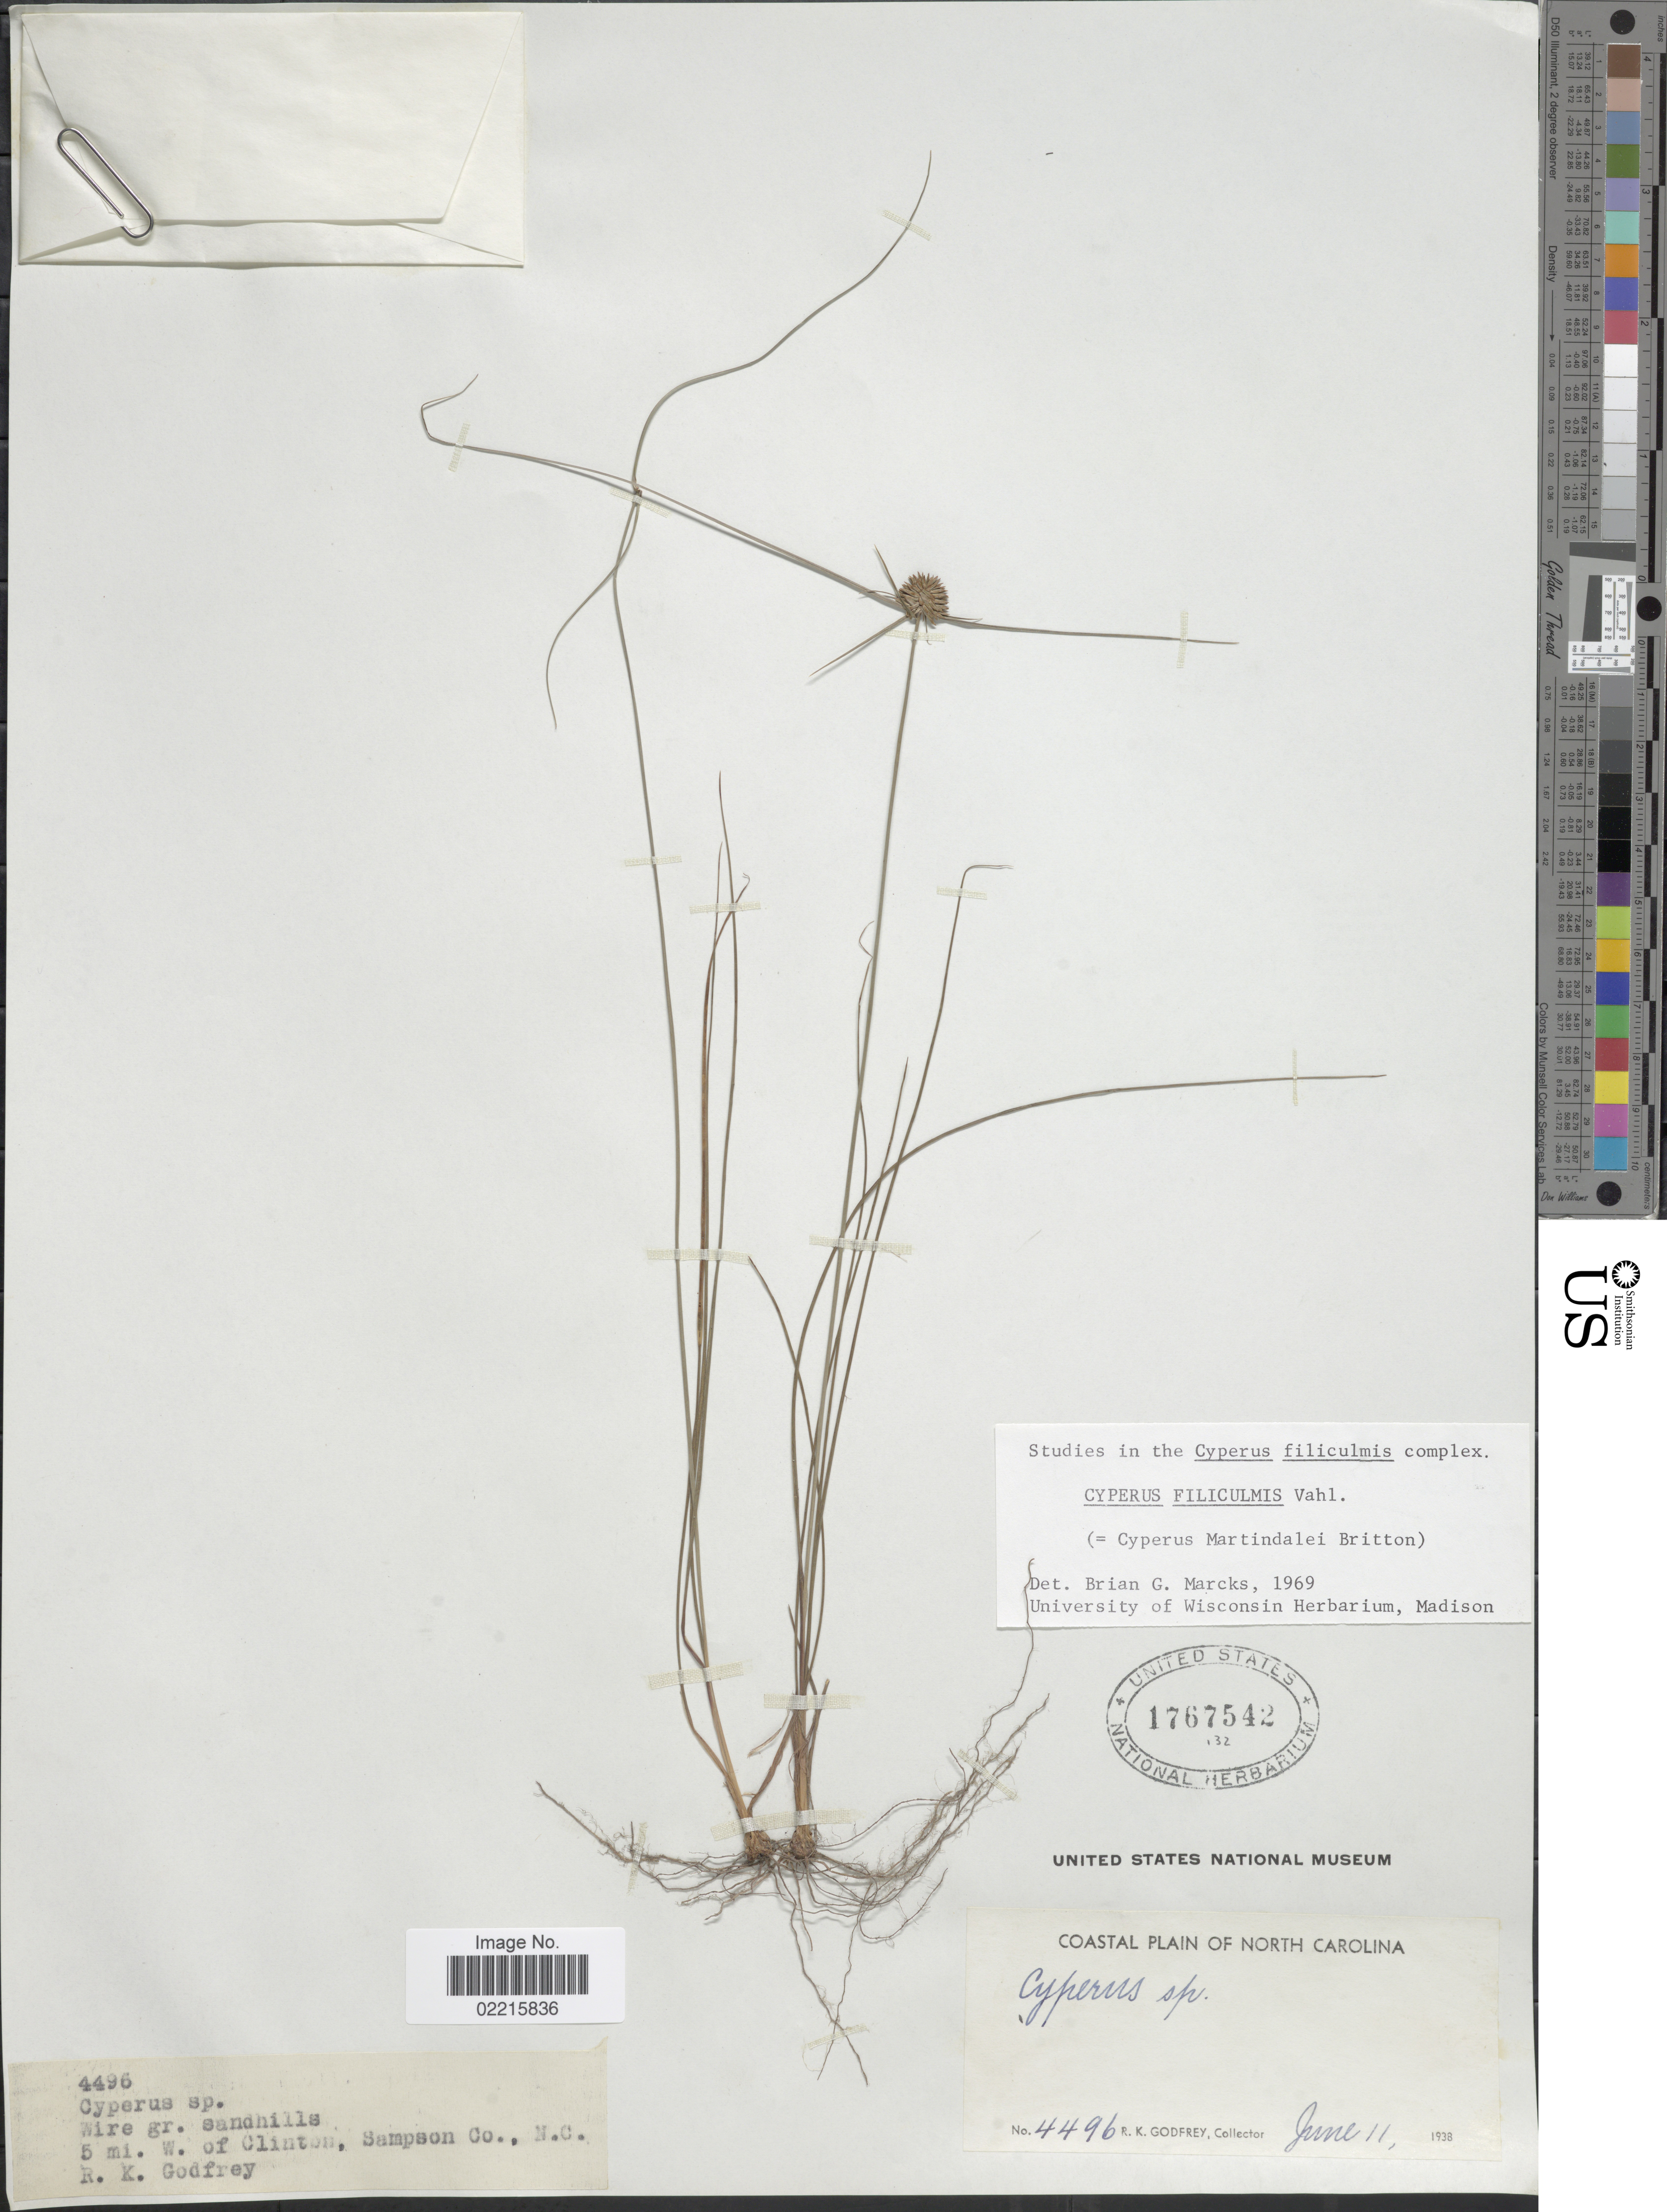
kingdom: Plantae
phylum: Tracheophyta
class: Liliopsida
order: Poales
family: Cyperaceae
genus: Cyperus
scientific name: Cyperus filiculmis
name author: Vahl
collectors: R. K. Godfrey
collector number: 4496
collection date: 1938-06-11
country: United States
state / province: North Carolina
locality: Wire gr. sandhills. 5 mi. W. of Clinton, Sampson Co.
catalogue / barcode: US 1767542